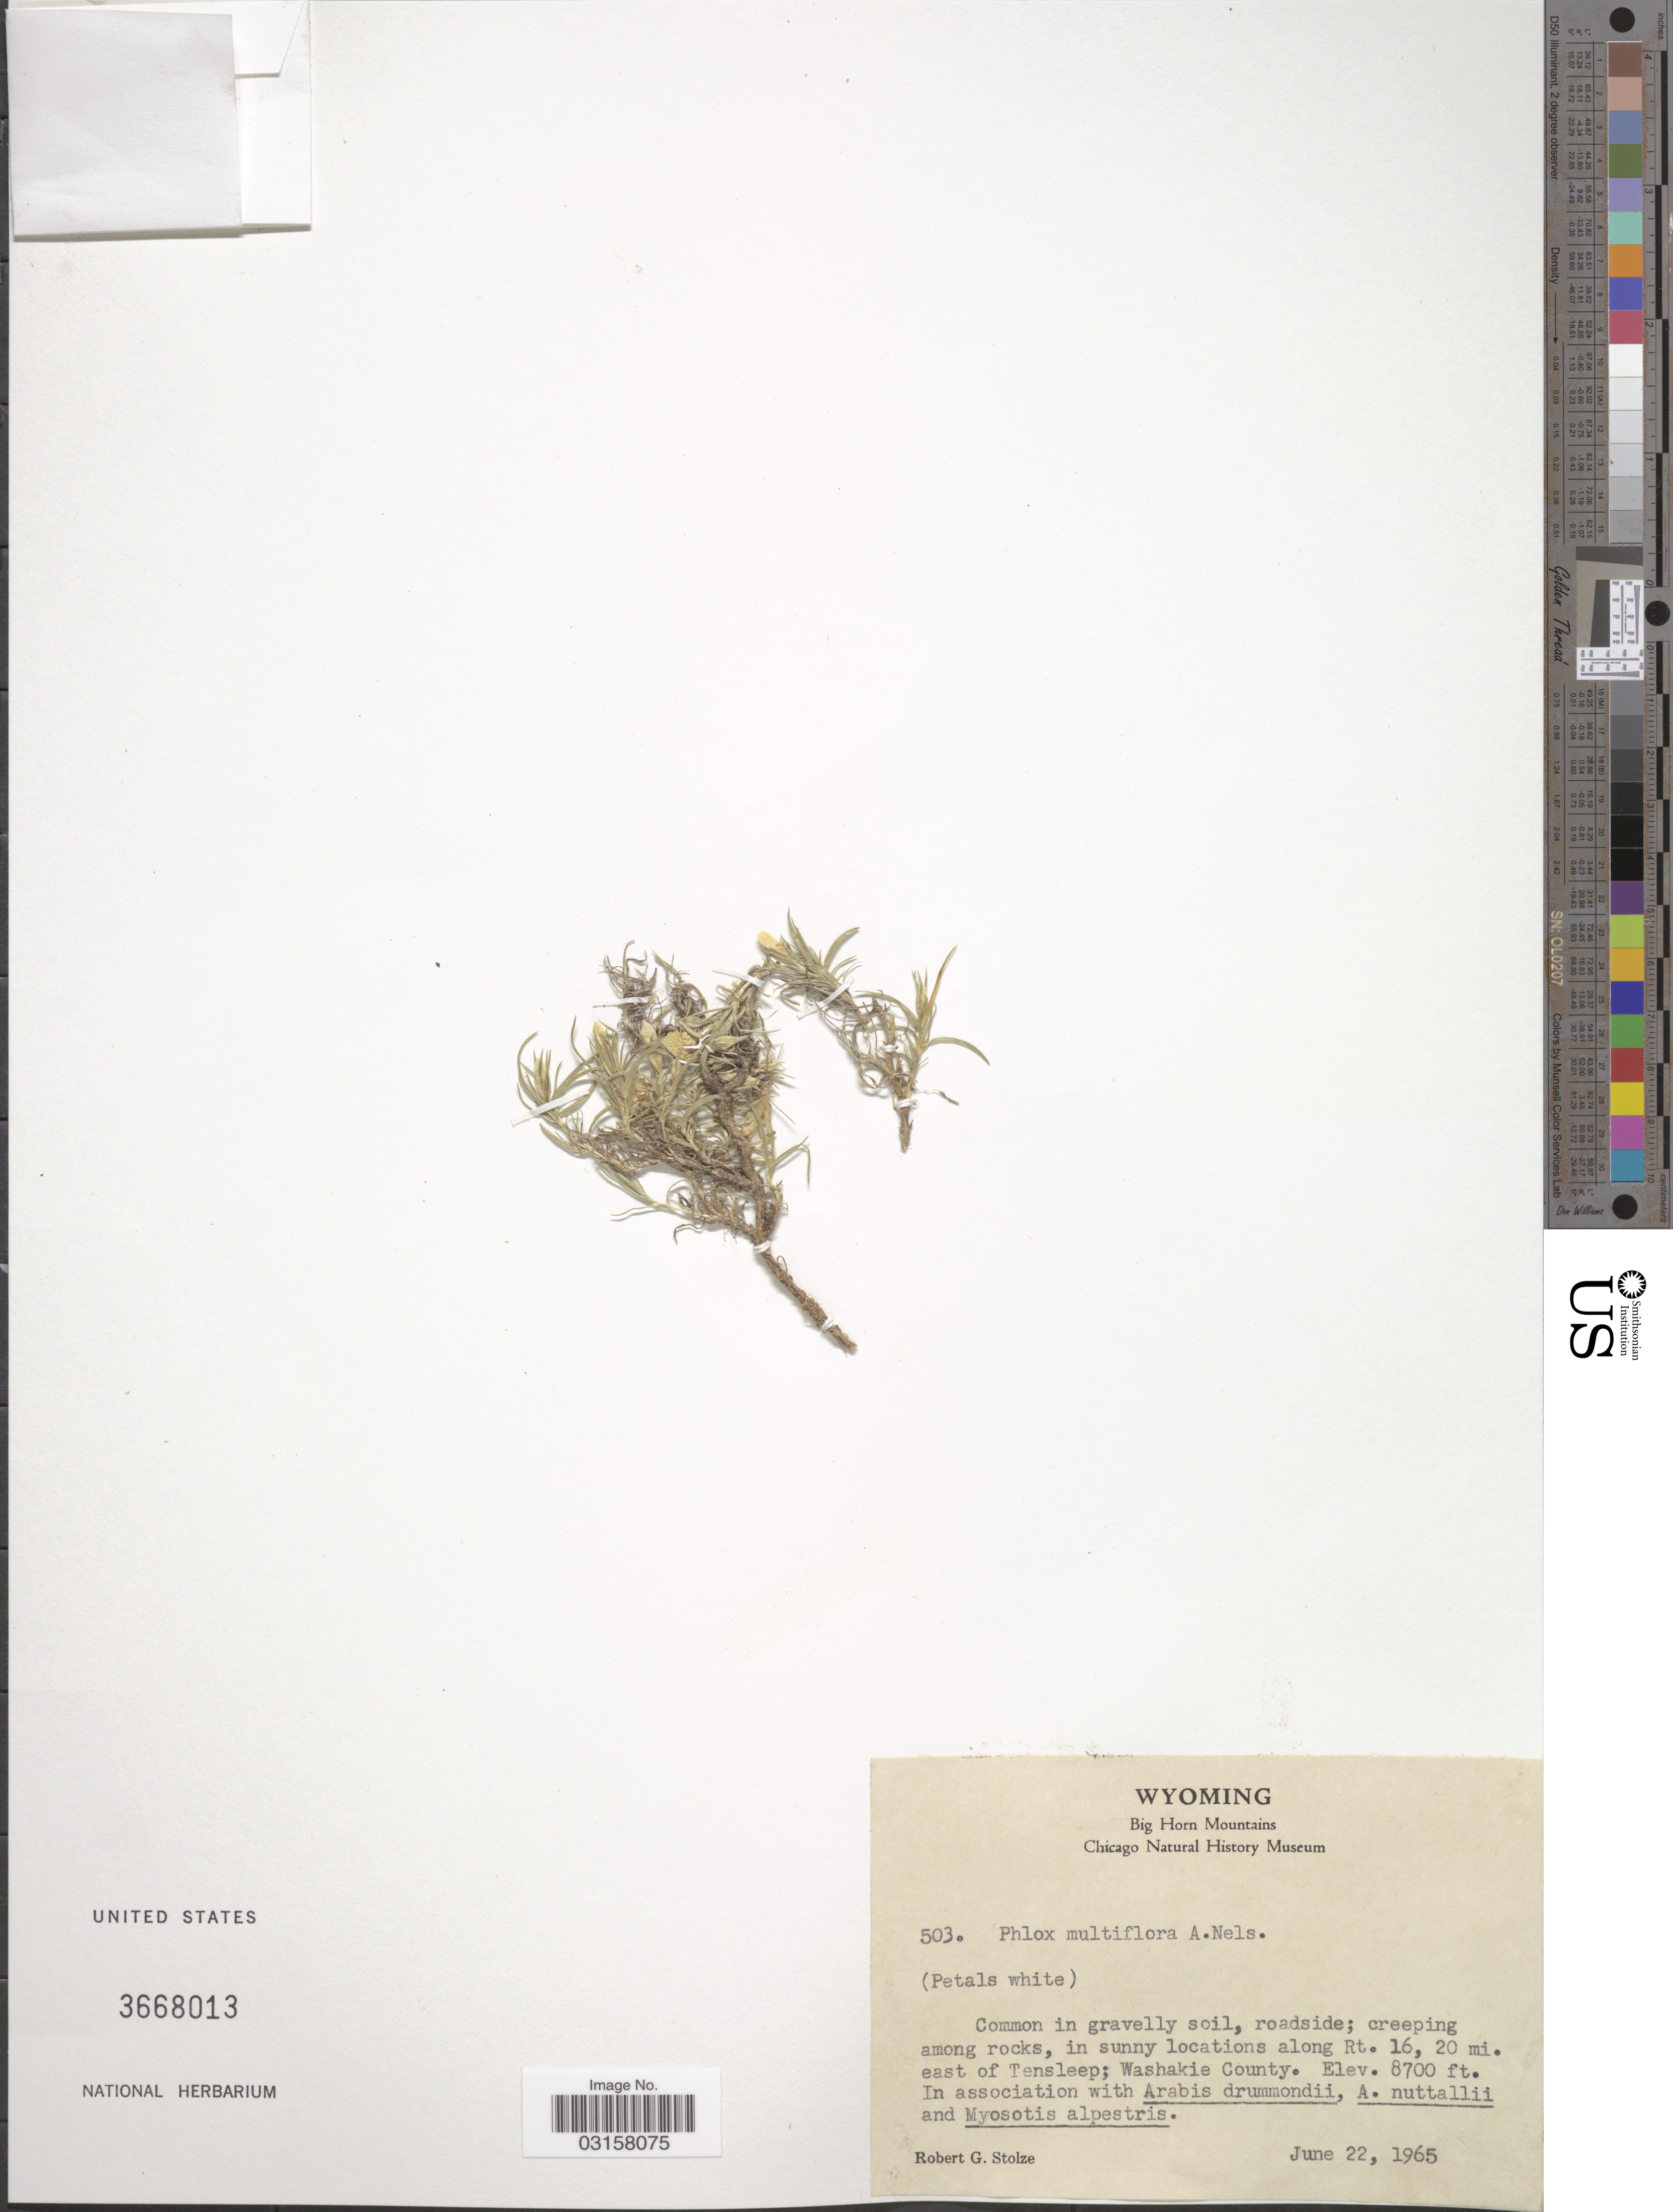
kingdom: Plantae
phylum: Tracheophyta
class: Magnoliopsida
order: Ericales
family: Polemoniaceae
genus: Phlox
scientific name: Phlox multiflora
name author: A. Nelson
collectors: R. G. Stolze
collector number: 503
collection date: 1965-06-22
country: United States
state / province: Wyoming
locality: Creeping among rocks, in sunny locations along Rt. 16, 20 mi. east of Tensleep; Washakie County.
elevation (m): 2652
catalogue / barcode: US 3668013